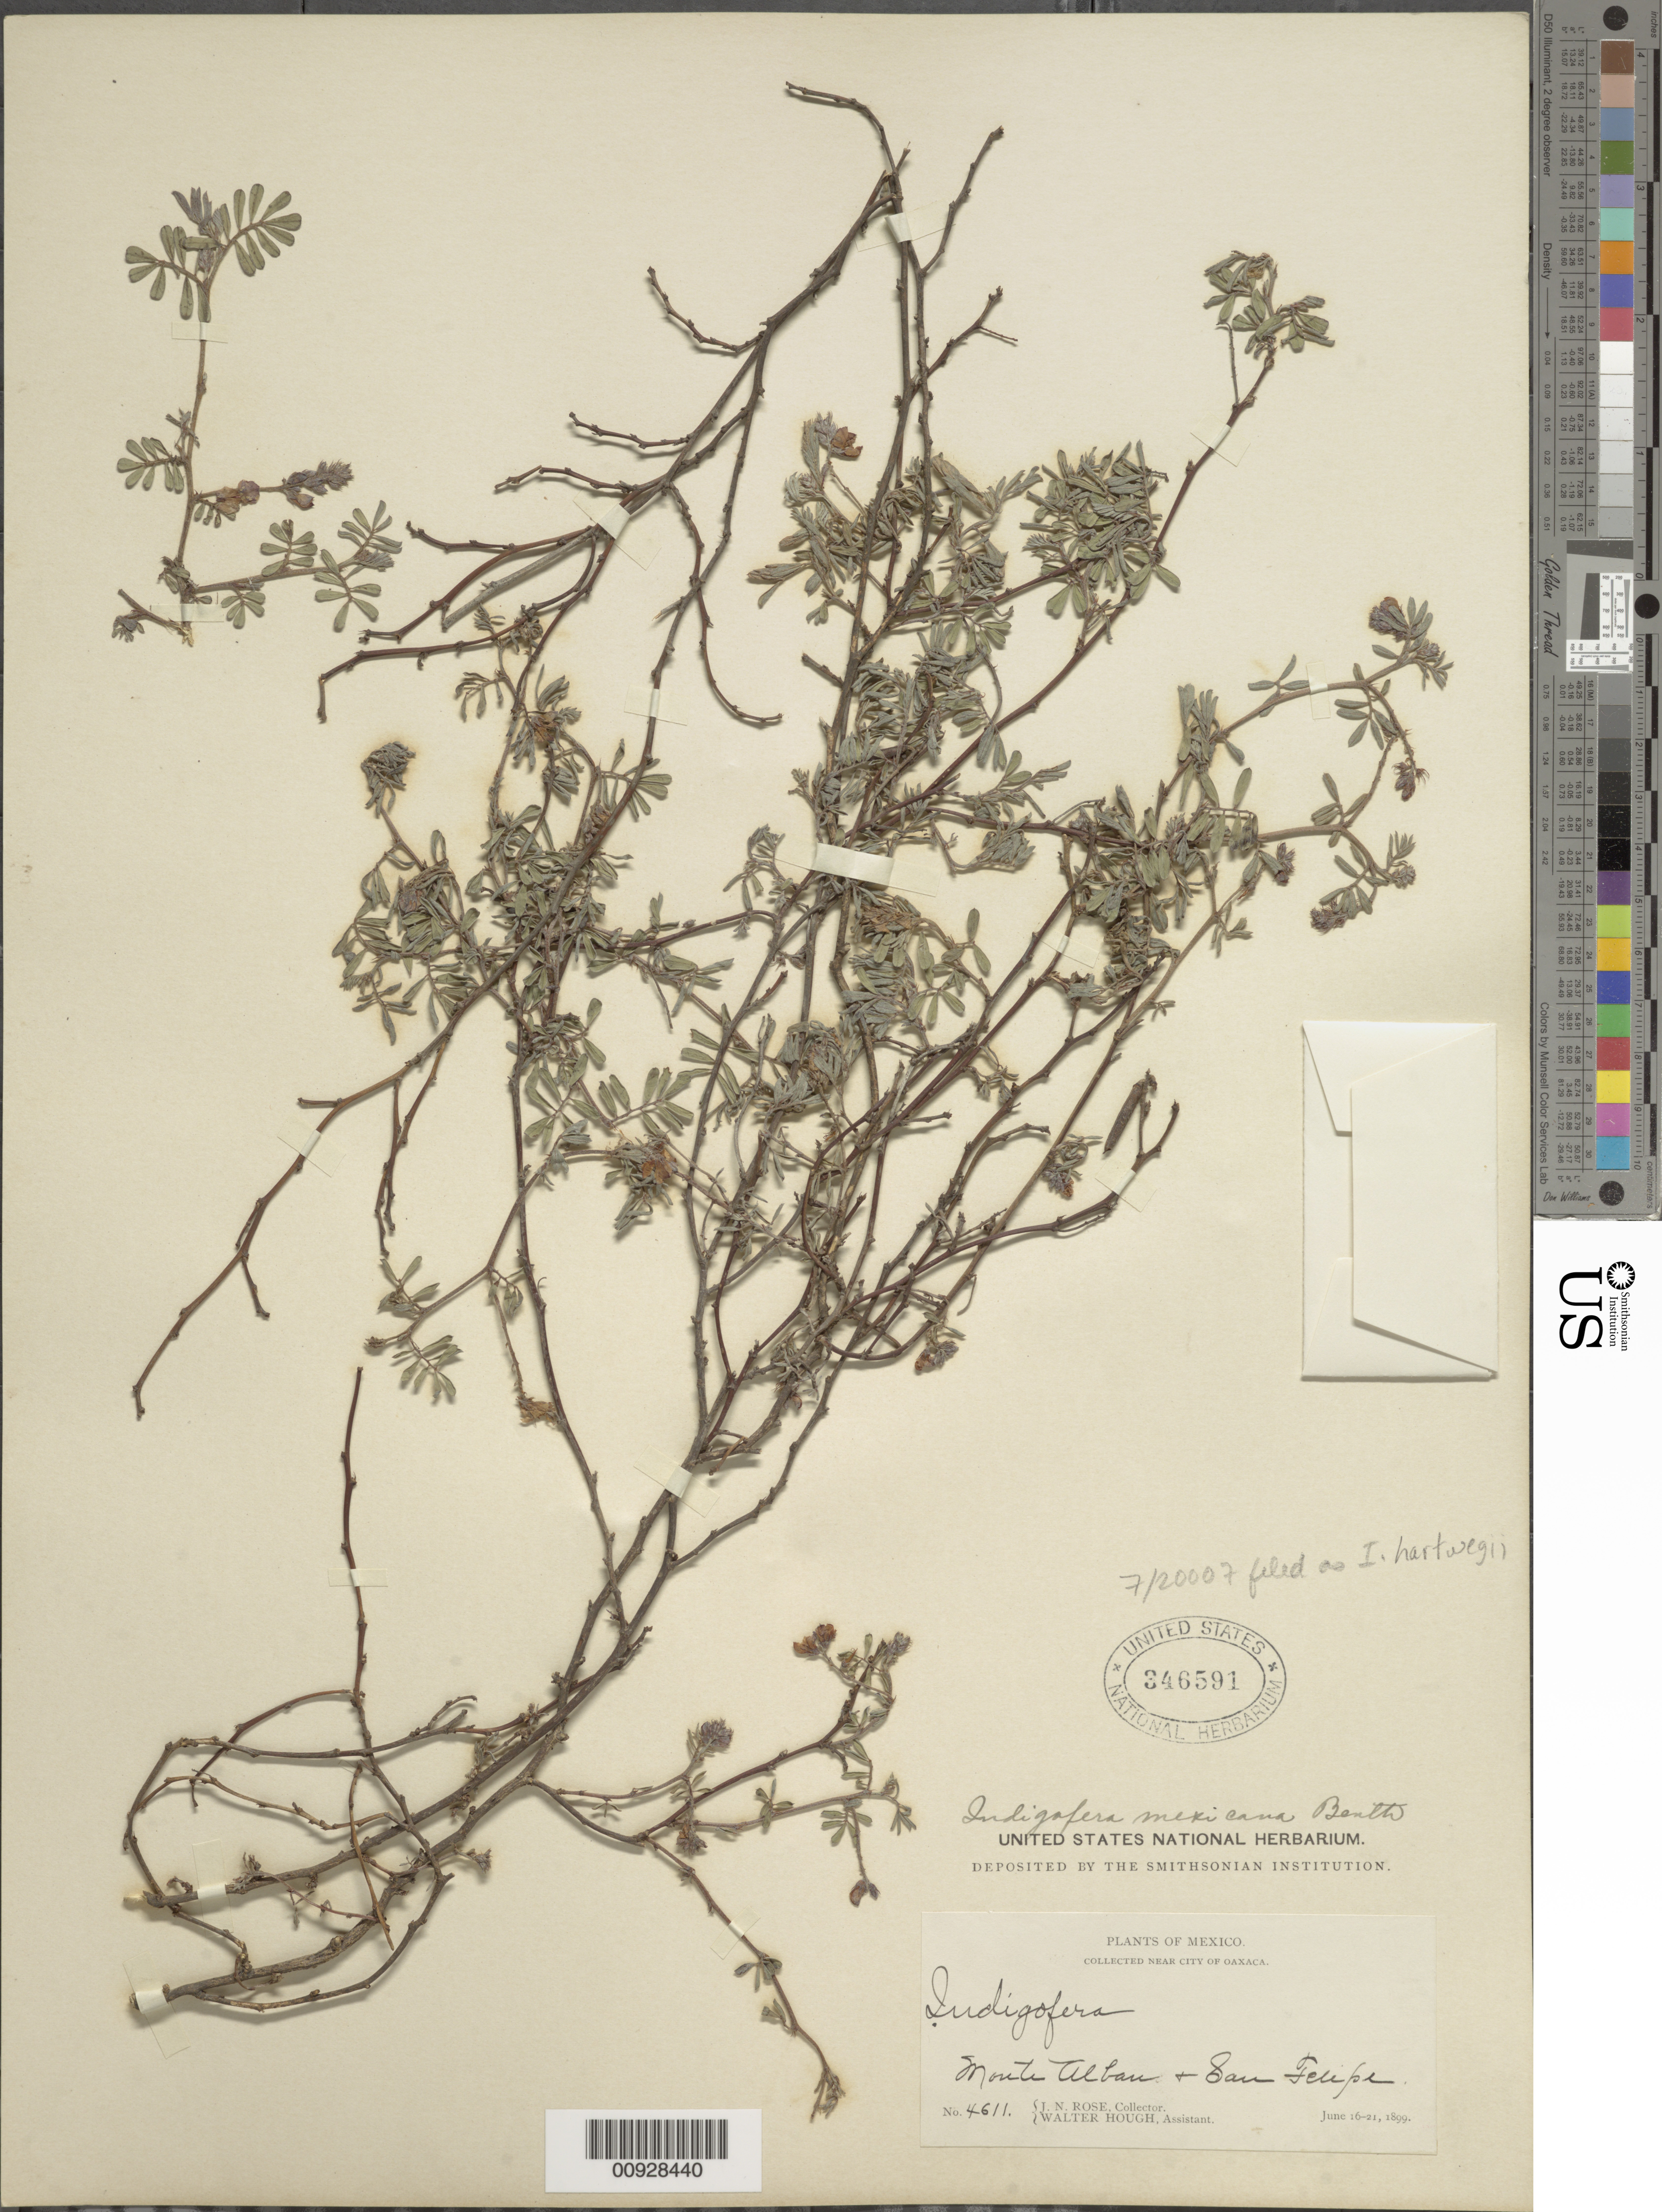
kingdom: Plantae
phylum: Tracheophyta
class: Magnoliopsida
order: Fabales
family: Fabaceae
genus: Indigofera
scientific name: Indigofera hartwegii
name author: Rydb.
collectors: J. N. Rose & W. Hough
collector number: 4611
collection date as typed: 16 Jun 1899 to 21 Jun 1899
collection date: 1899-06-16/1899-06-21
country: Mexico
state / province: Oaxaca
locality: Monte Alban and San Felipe near City of Oaxaca.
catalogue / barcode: US 346591